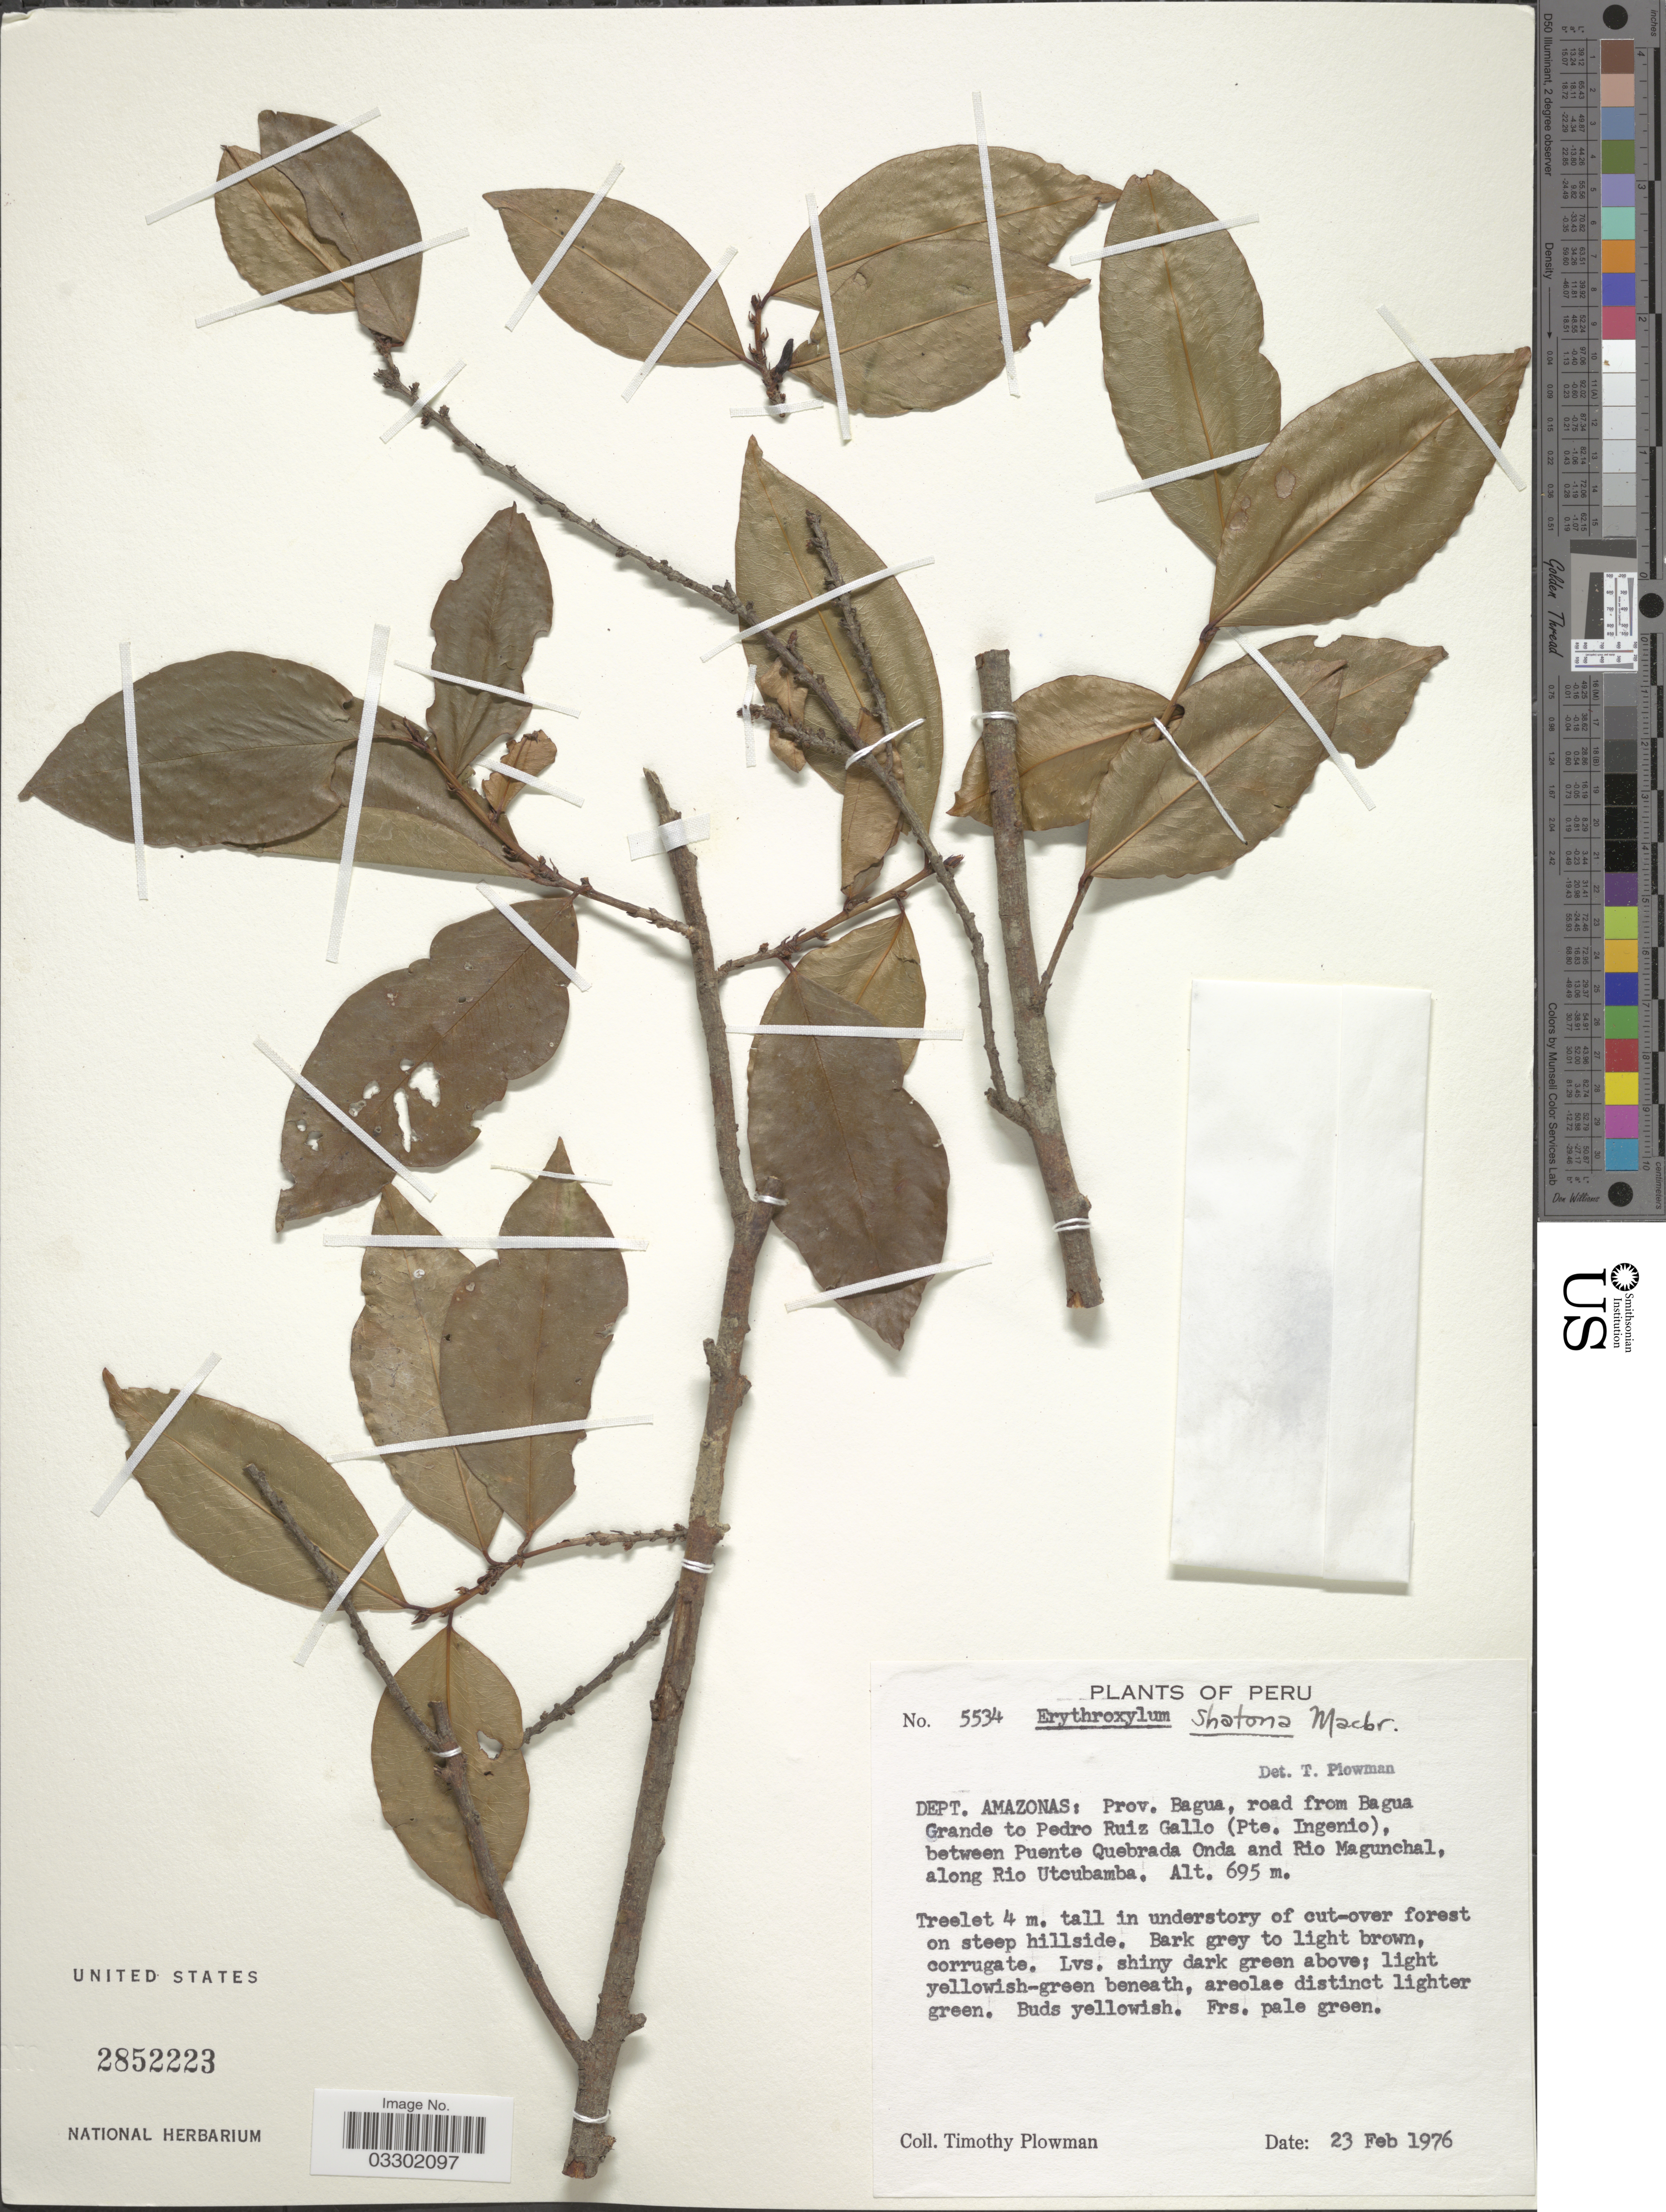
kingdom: Plantae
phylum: Tracheophyta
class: Magnoliopsida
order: Malpighiales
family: Erythroxylaceae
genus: Erythroxylum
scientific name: Erythroxylum shatona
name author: J.F. Macbr.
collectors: T. Plowman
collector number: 5534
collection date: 1976-02-23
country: Peru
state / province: Amazonas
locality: Dept. Amazonas: Prov. Bagua, road from Bagua Grande to Pedro Ruiz Gallo (Pte. Ingenio), between Puente Quebrada Onda and Rio Magunchal, along Rio Utcubamba.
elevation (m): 695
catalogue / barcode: US 2852223